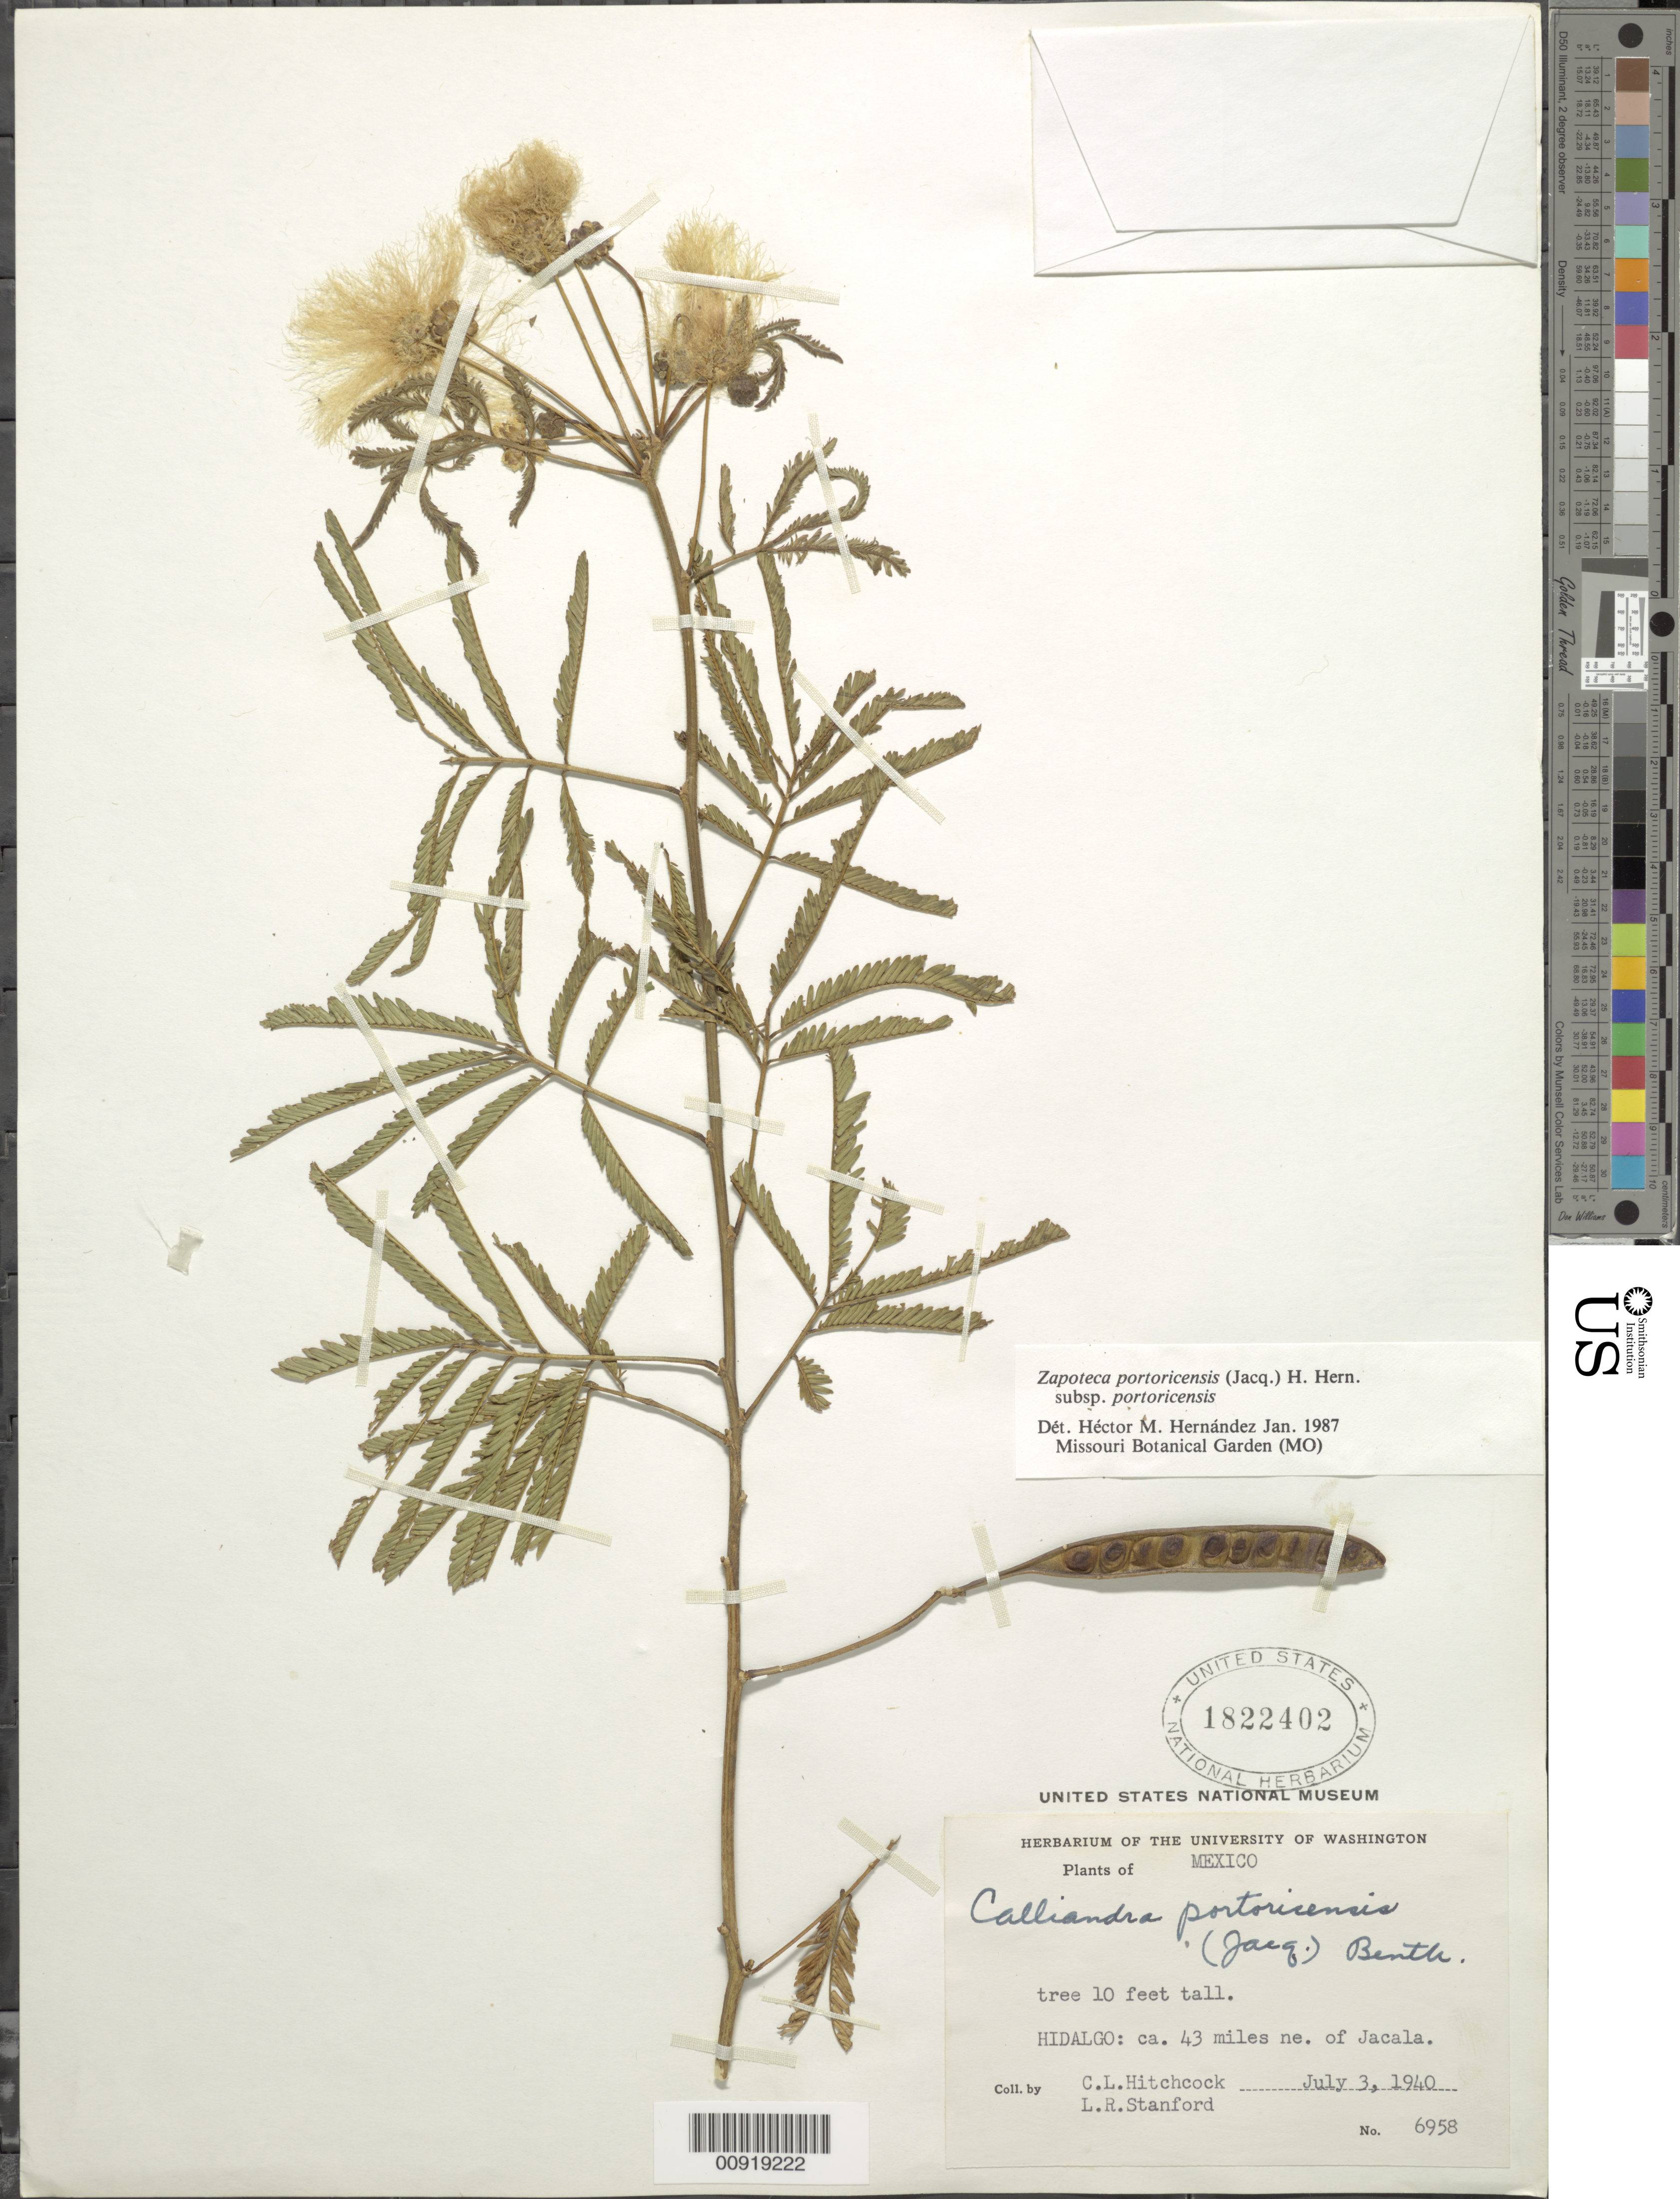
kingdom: Plantae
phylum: Tracheophyta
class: Magnoliopsida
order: Fabales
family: Fabaceae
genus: Zapoteca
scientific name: Zapoteca portoricensis subsp. portoricensis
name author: (Jacq.) H.M. Hern.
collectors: C. L. Hitchcock & L. R. Stanford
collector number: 6958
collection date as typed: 03 Jul 1940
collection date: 1940-07-03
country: Mexico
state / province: Hidalgo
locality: Hidalgo: ca. 43 miles NE of Jacala.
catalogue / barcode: US 1822402